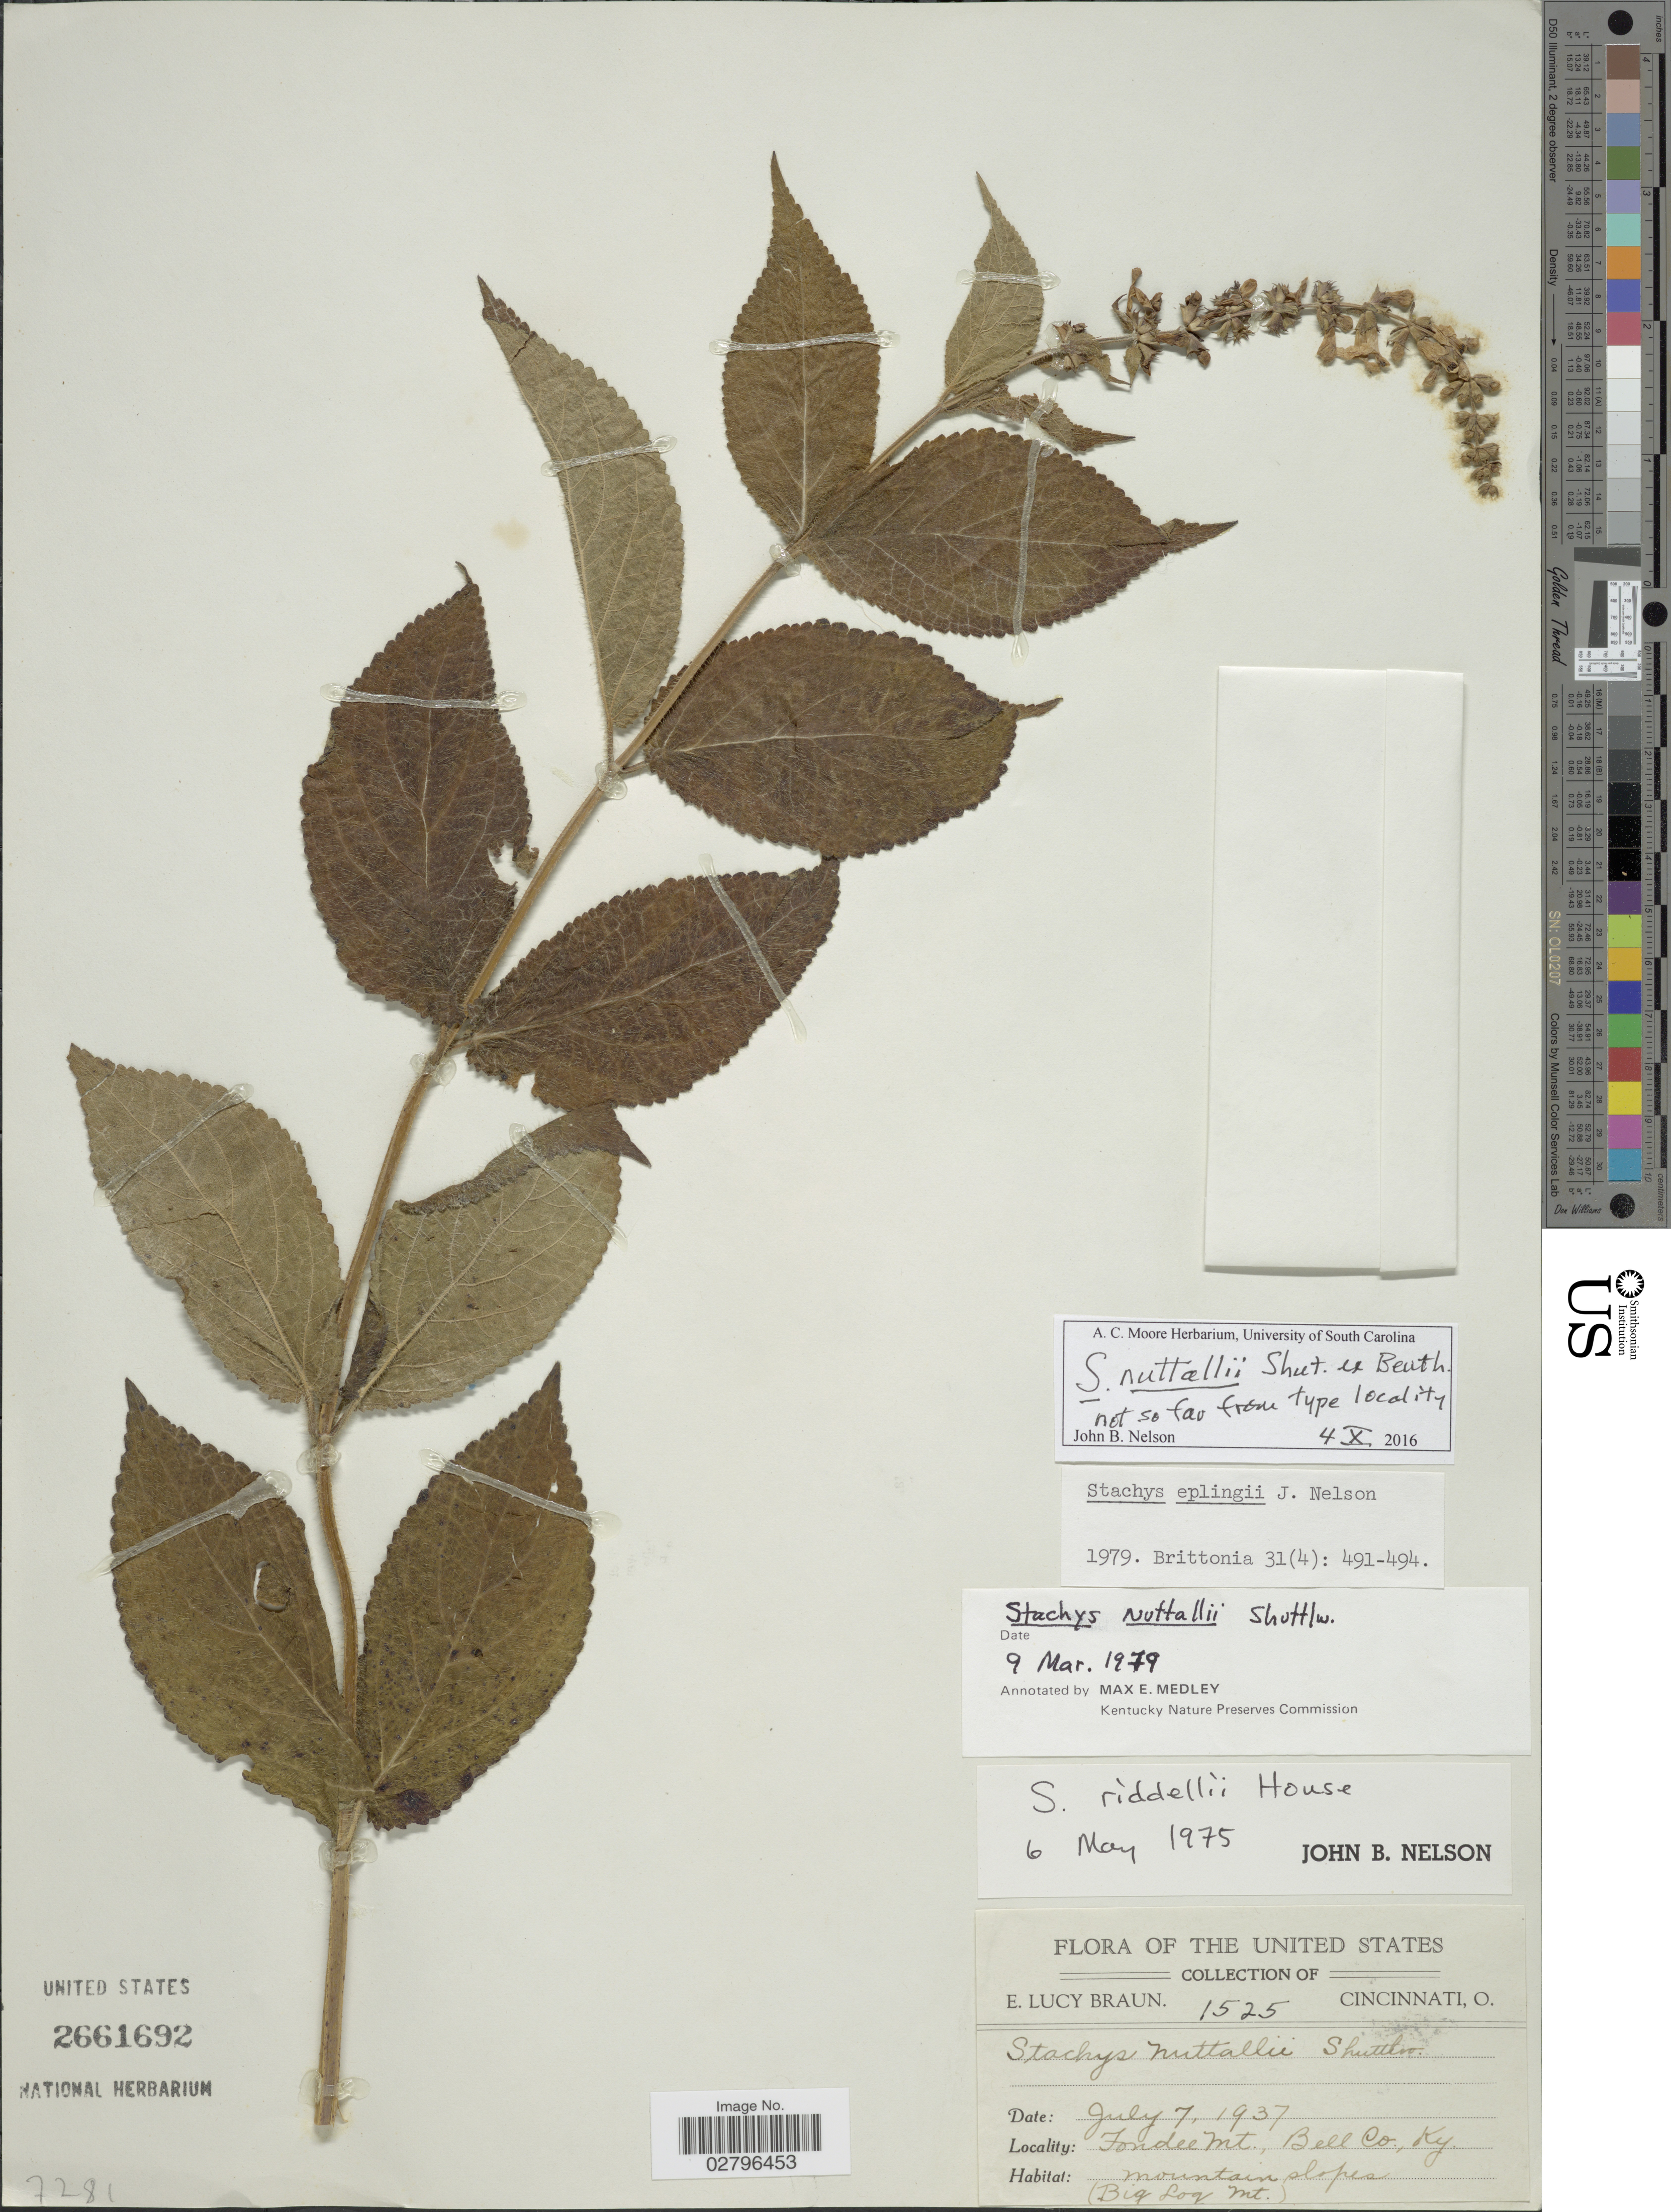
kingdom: Plantae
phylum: Tracheophyta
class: Magnoliopsida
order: Lamiales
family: Lamiaceae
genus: Stachys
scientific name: Stachys nuttallii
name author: Shuttlew. ex Benth.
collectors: E. L. Braun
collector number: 1525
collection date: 1937-07-07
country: United States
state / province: Kentucky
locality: Fondee Mt., Bell Co. Mountain slopes (Big Loq Mt.)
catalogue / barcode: US 2661692